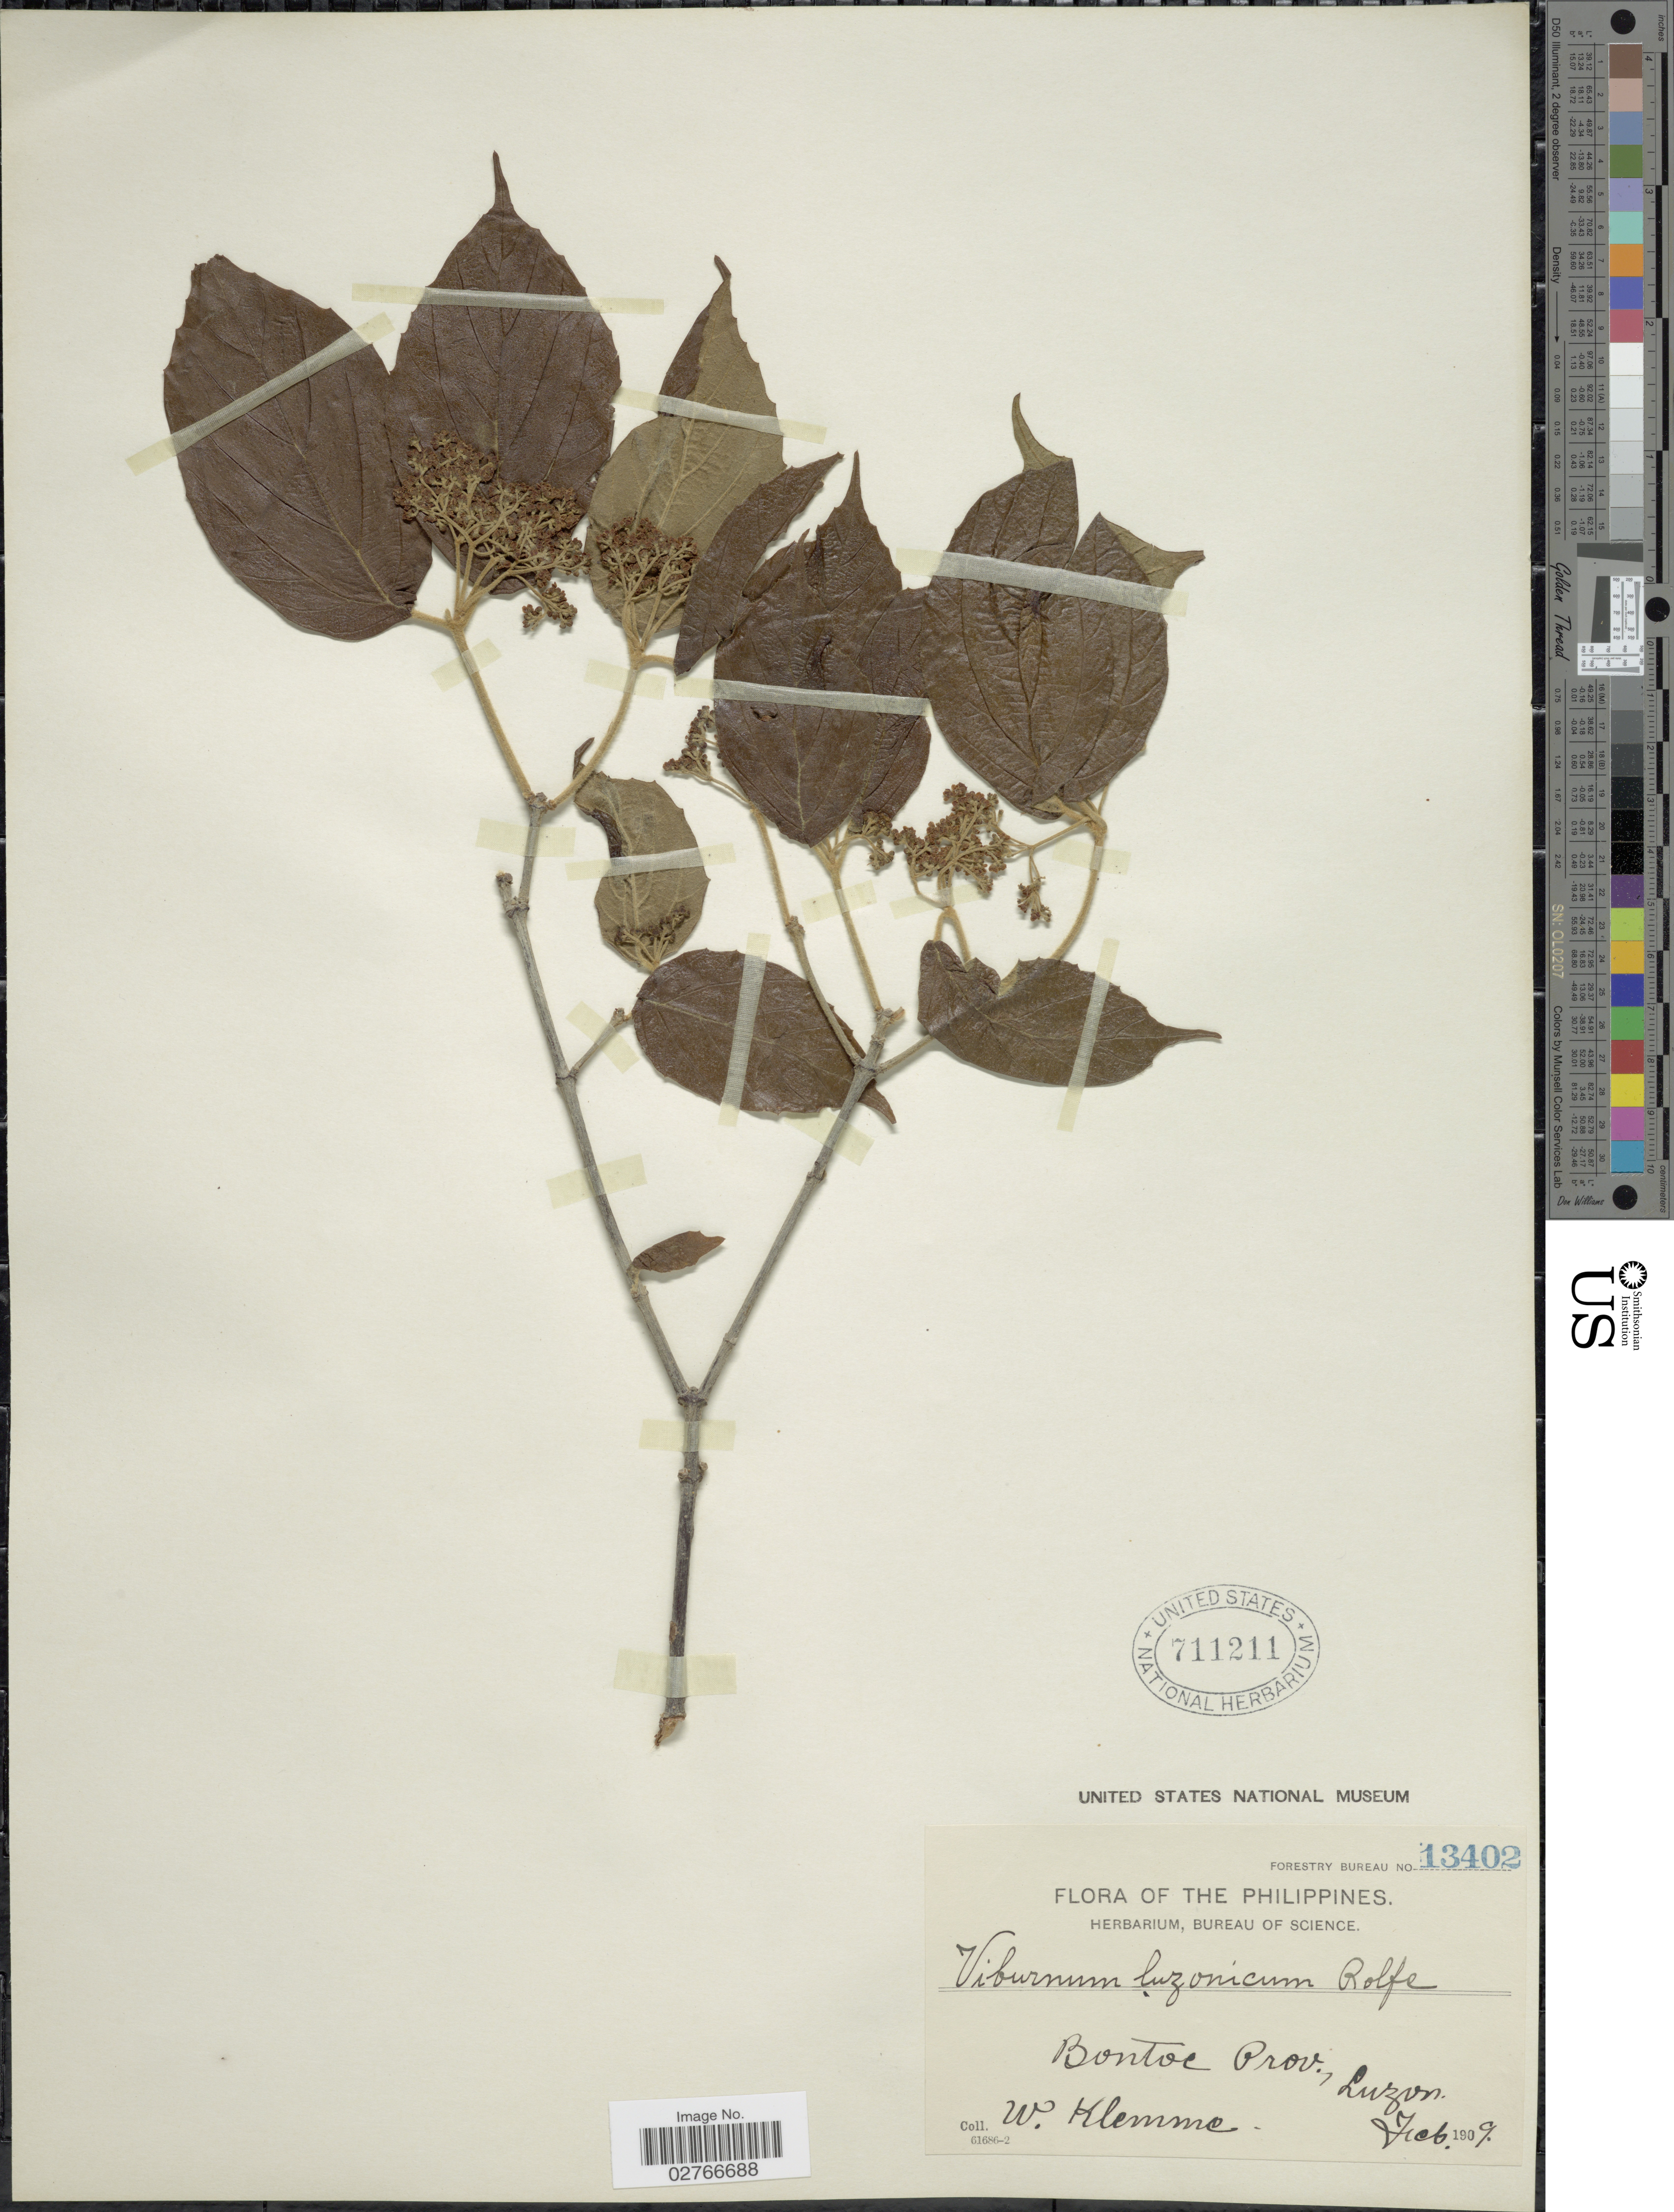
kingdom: Plantae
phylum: Tracheophyta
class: Magnoliopsida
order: Dipsacales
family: Viburnaceae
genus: Viburnum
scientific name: Viburnum luzonicum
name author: Rolfe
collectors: W. Klemme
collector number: Forestry Bureau 13402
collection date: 1909-02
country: Philippines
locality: Bontoc Prov., Luzon.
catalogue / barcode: US 711211